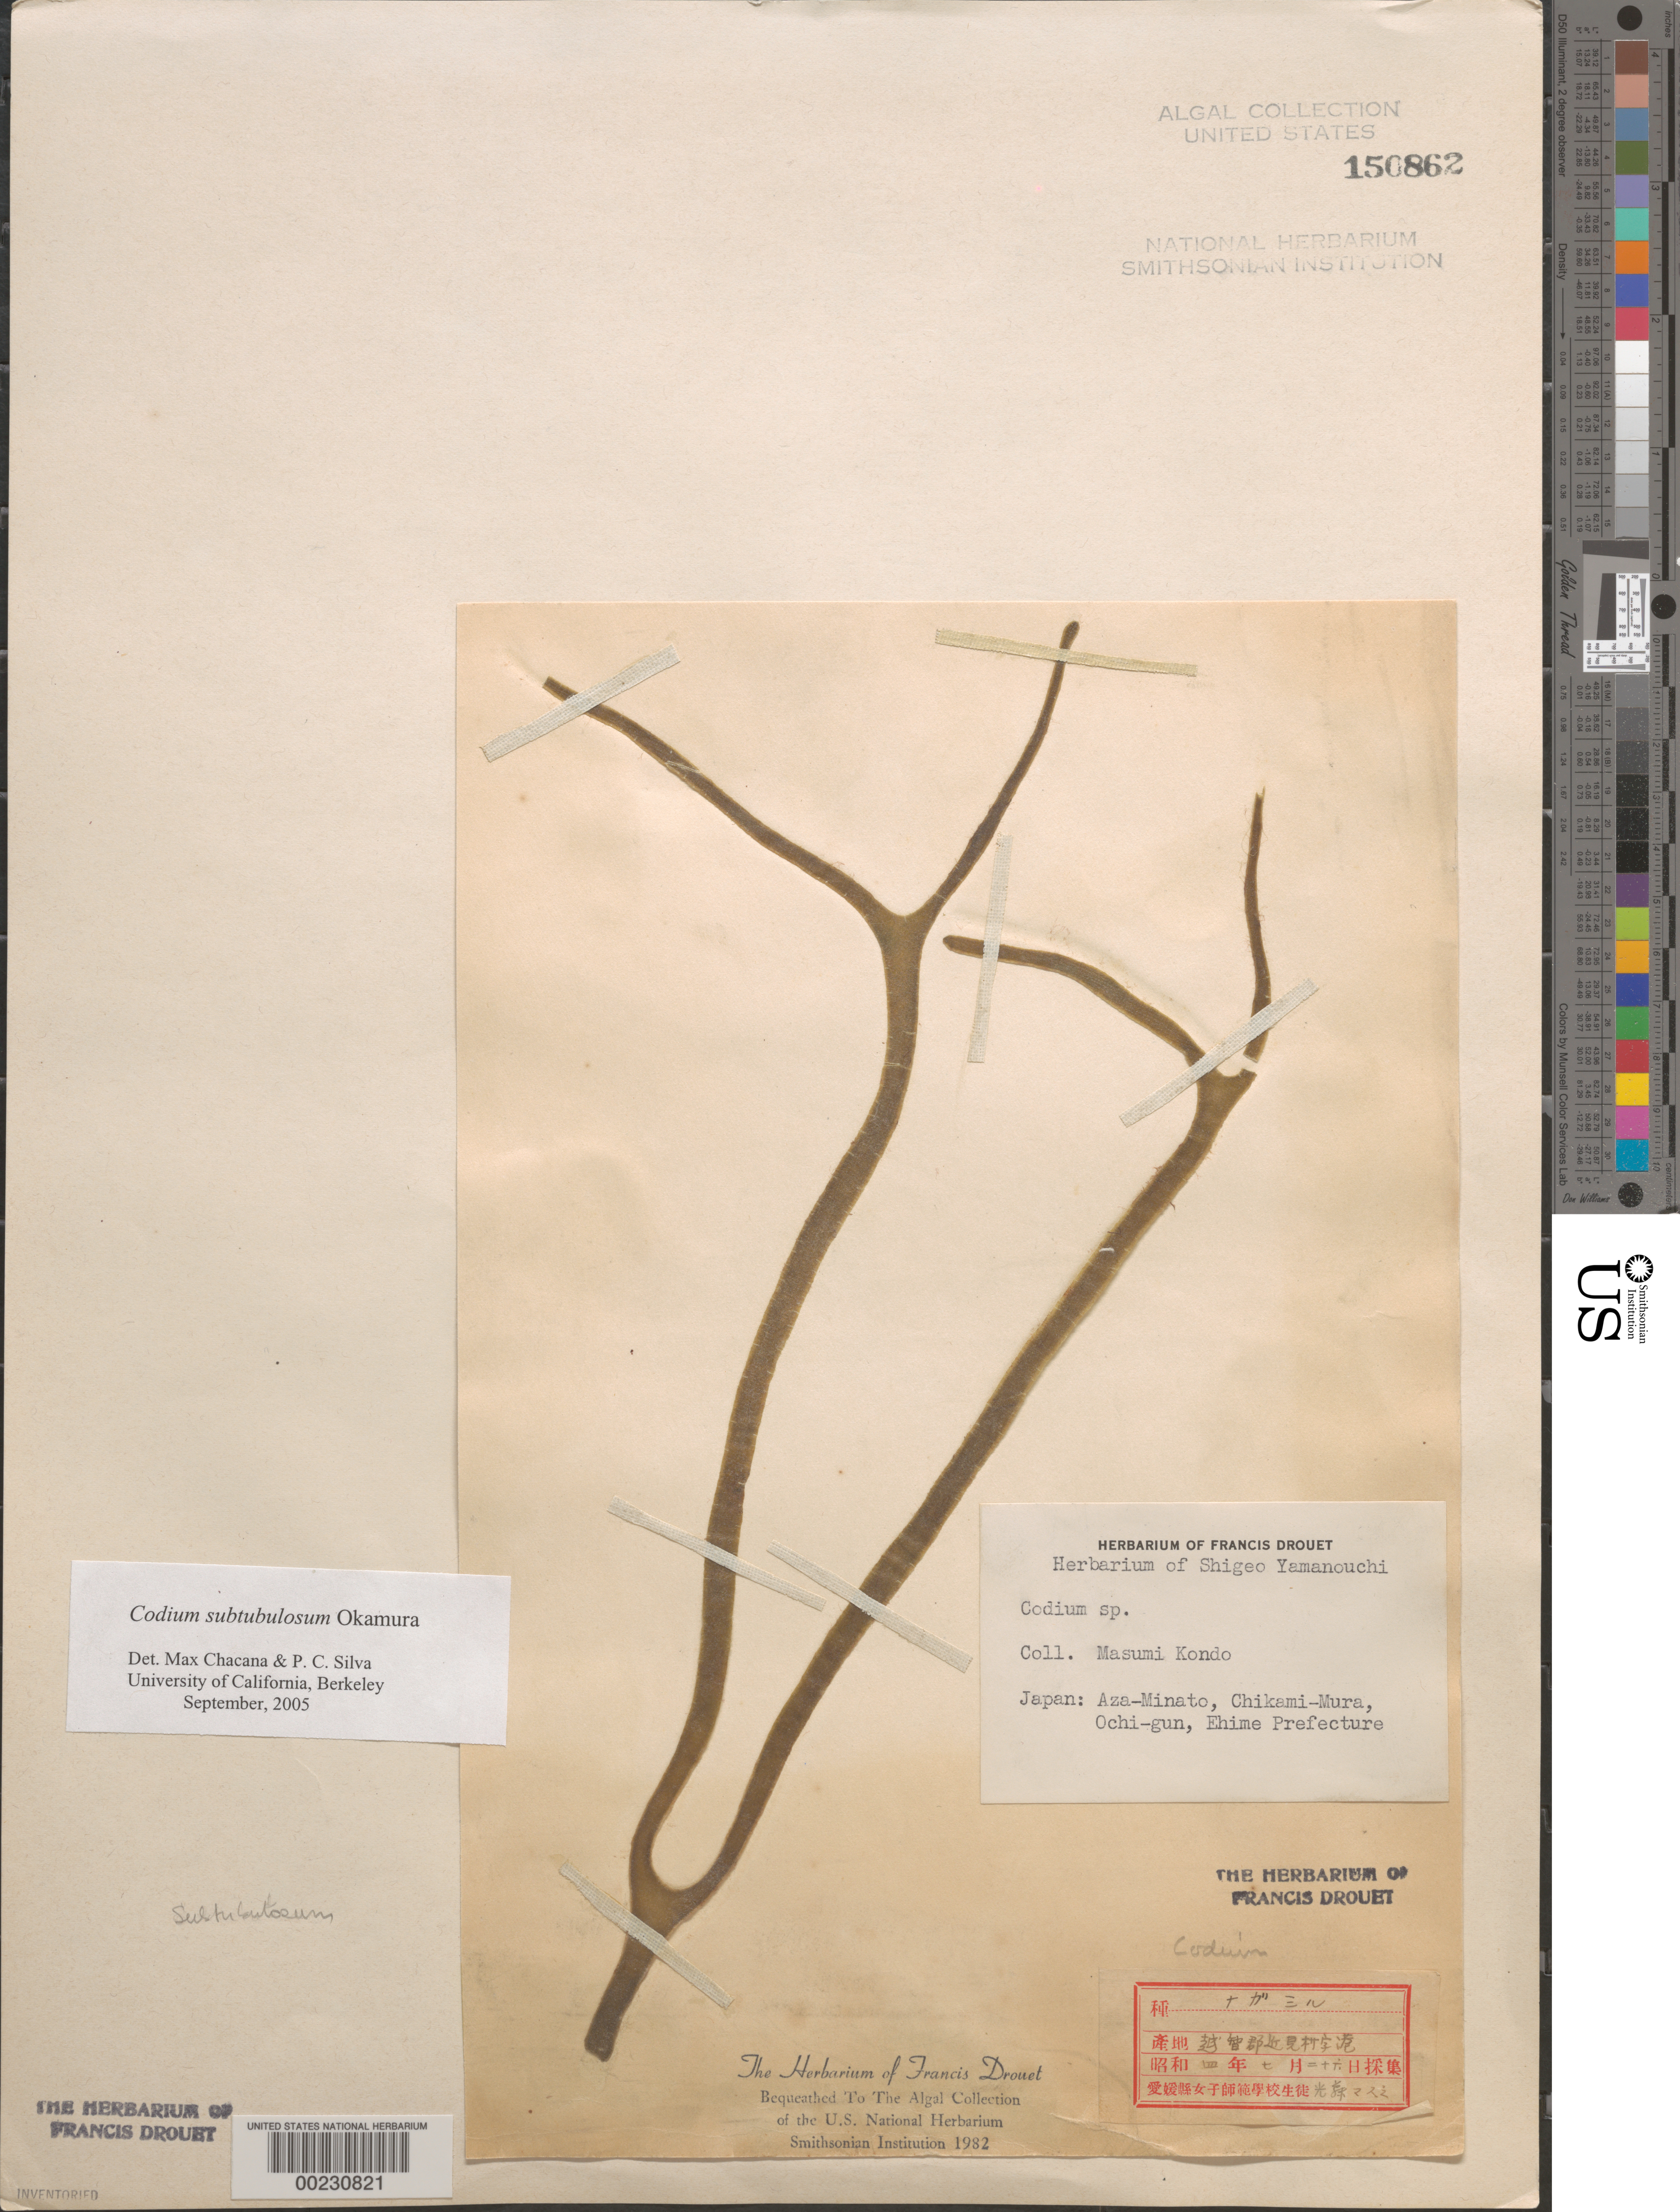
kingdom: Plantae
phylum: Chlorophyta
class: Ulvophyceae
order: Bryopsidales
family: Codiaceae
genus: Codium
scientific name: Codium subtubulosum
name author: Okamura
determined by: Chacana, M. E.; Silva, P. C.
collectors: M. Kondo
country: Japan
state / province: Ehime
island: Shikoku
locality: Aza-minato, Chikami-mura, Ochi-gun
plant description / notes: Herbarium of Shigeo Yamanouchi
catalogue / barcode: US 150862